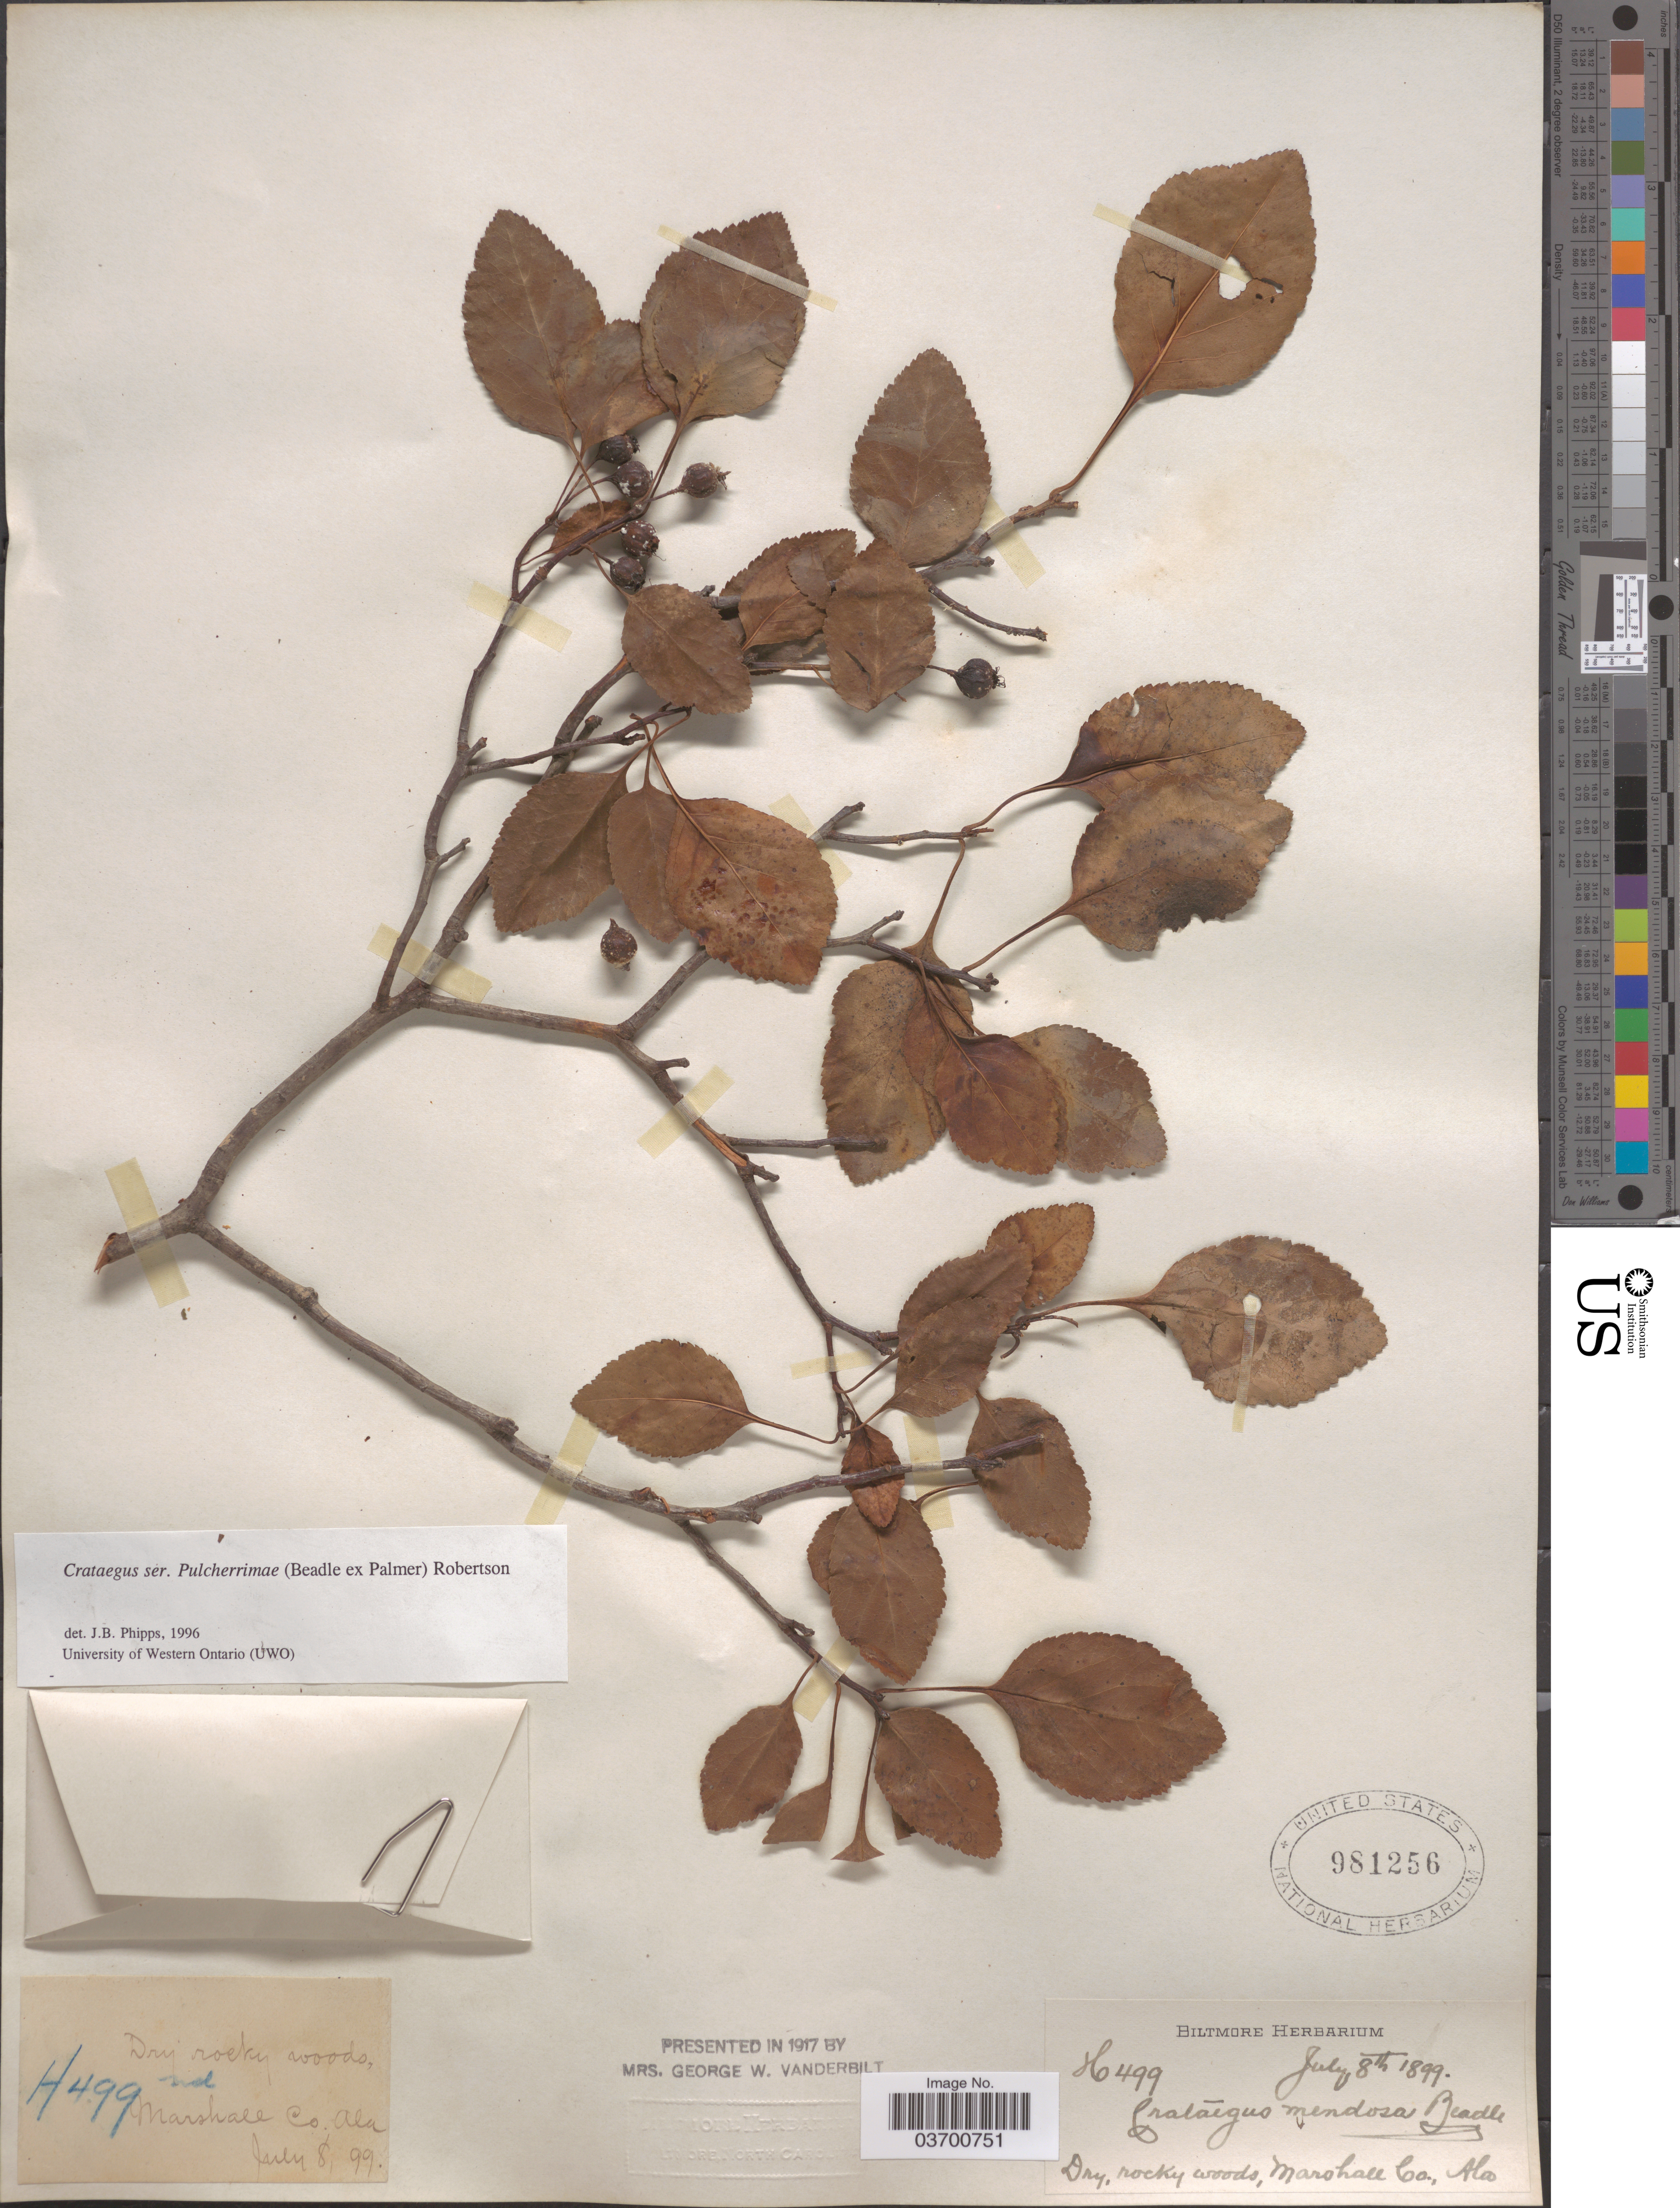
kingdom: Plantae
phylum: Tracheophyta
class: Magnoliopsida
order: Rosales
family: Rosaceae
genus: Crataegus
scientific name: Crataegus mendosa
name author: Beadle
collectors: ex herb. Biltmore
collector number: H499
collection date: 1899-07-08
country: United States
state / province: Alabama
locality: Marshall Co.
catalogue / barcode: US 981256